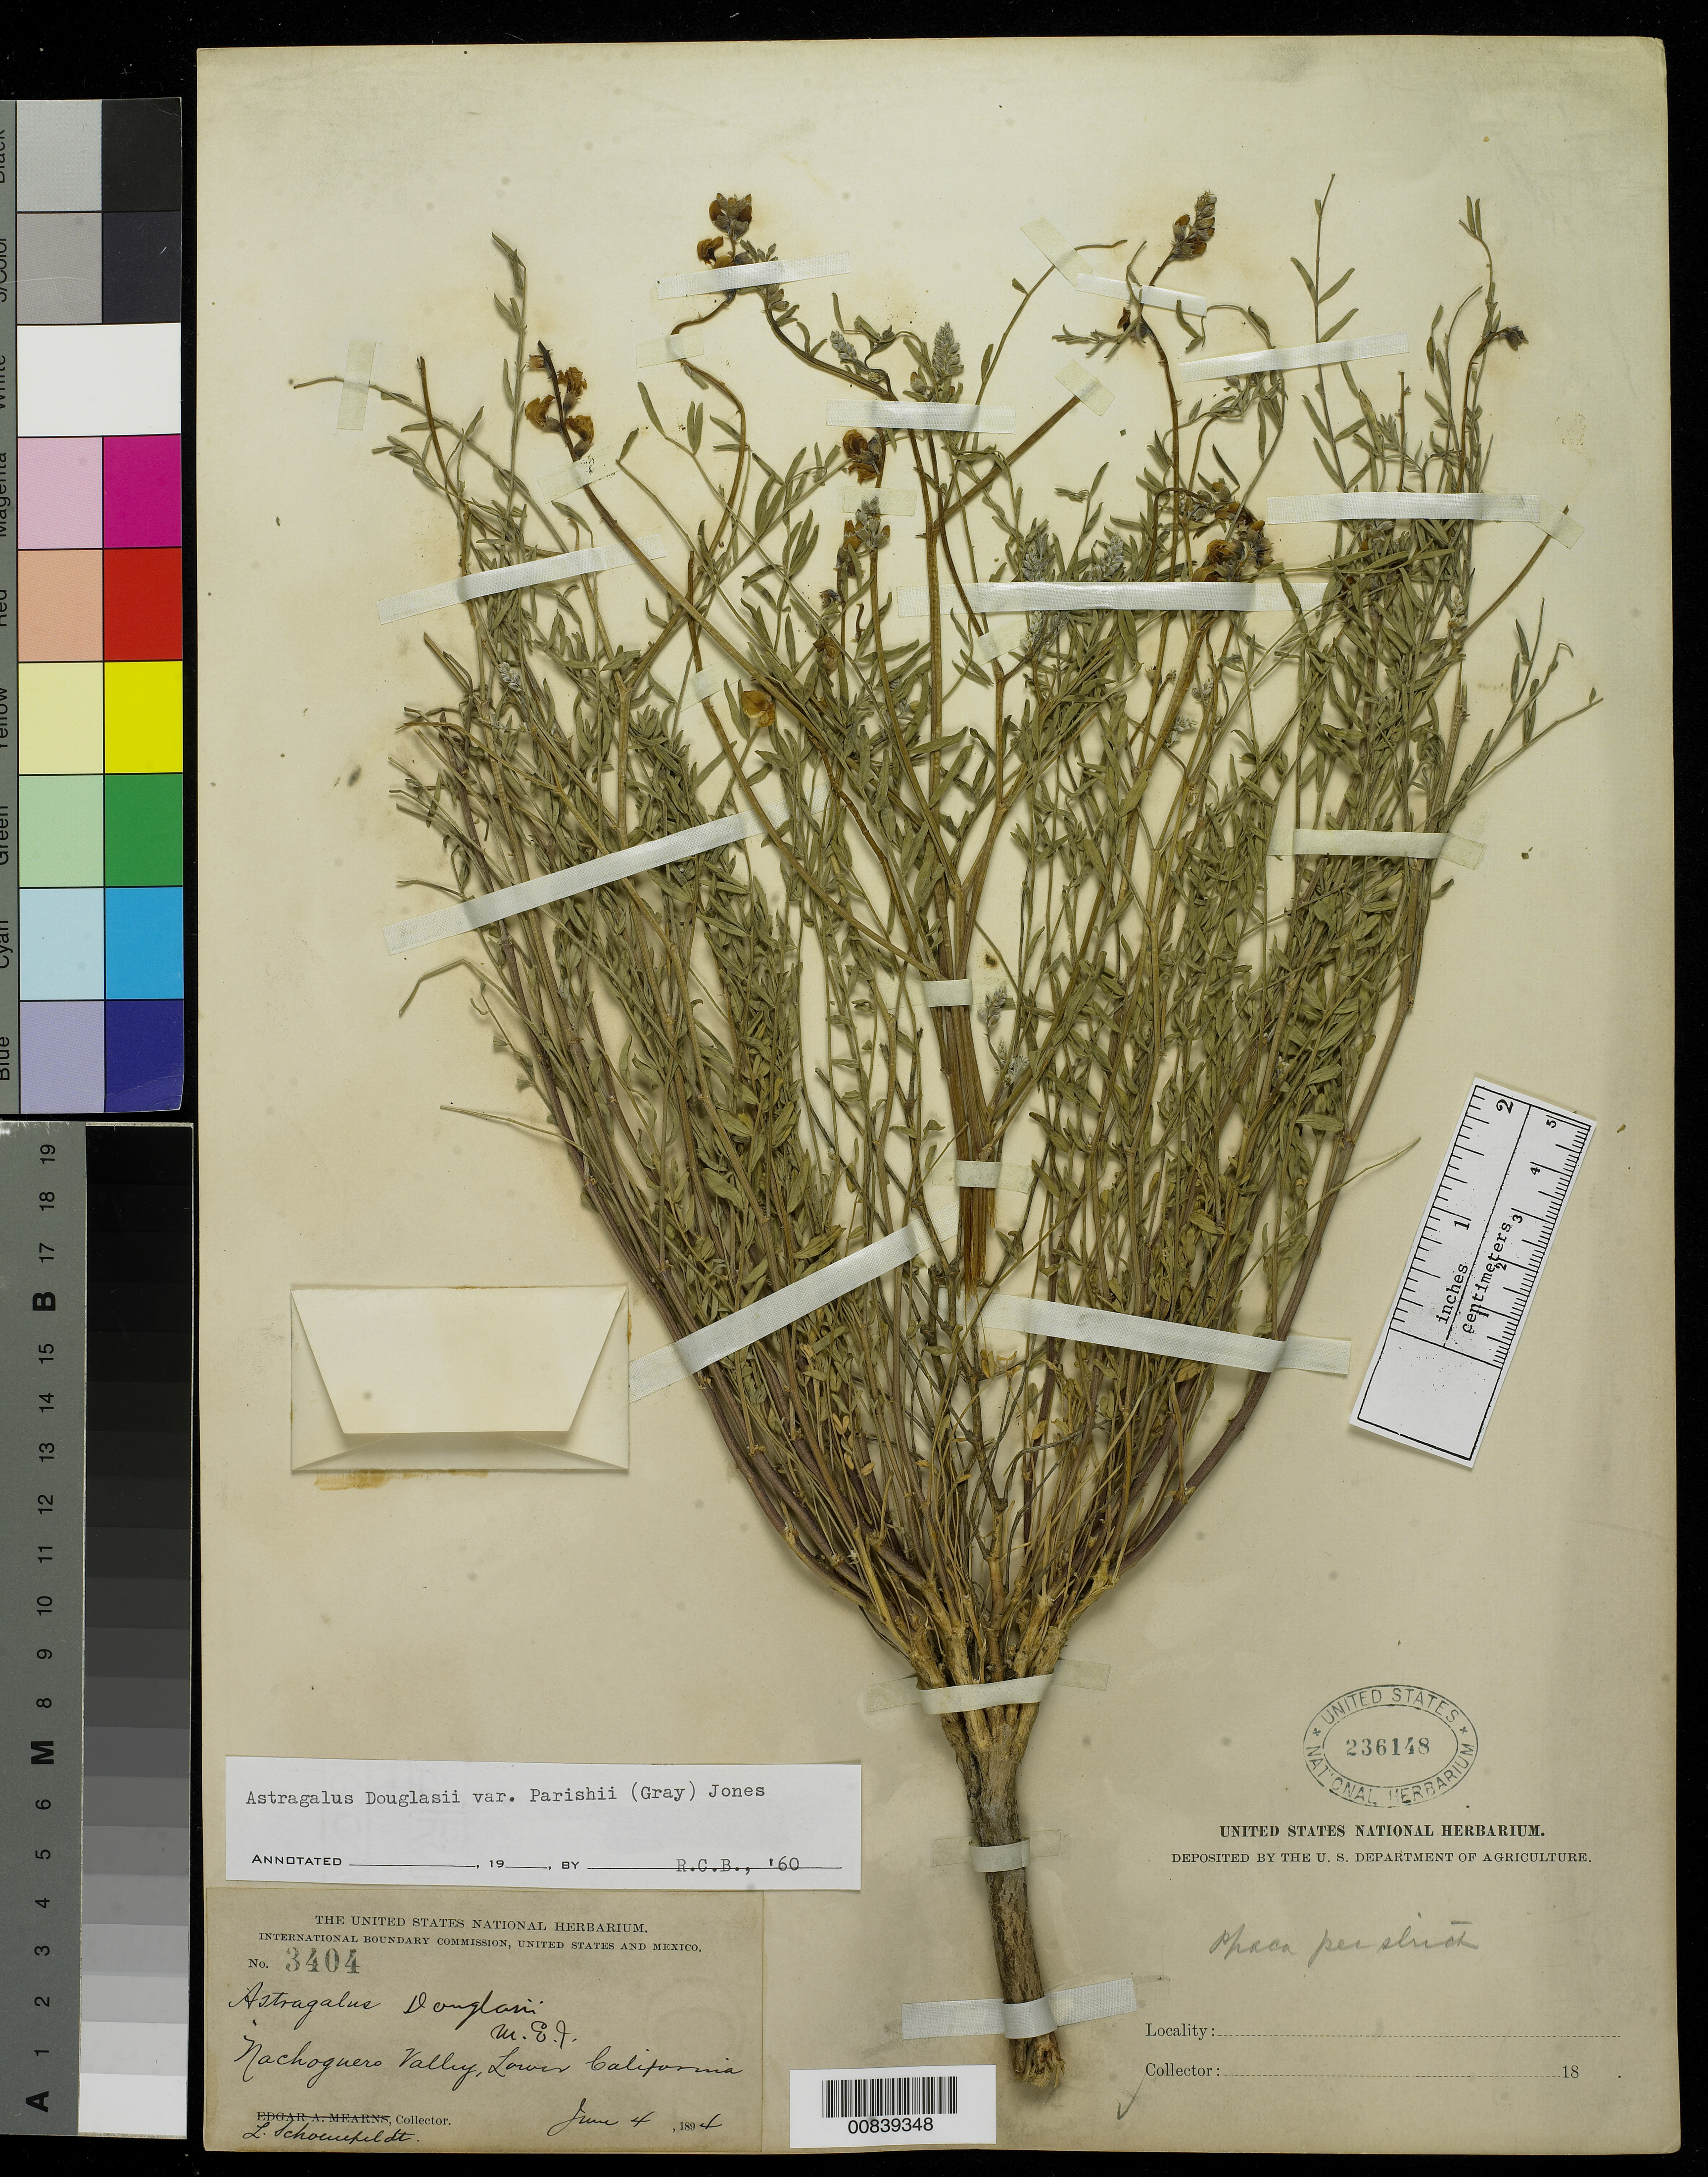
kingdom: Plantae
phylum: Tracheophyta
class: Magnoliopsida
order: Fabales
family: Fabaceae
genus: Astragalus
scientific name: Astragalus douglasii var. parishii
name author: (A. Gray) M.E. Jones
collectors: L. Schoenfeldt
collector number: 3404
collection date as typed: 04 Jun 1894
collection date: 1894-06-04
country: Mexico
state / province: Baja California Norte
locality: Nachoguero Valley, Baja California.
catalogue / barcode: US 236148